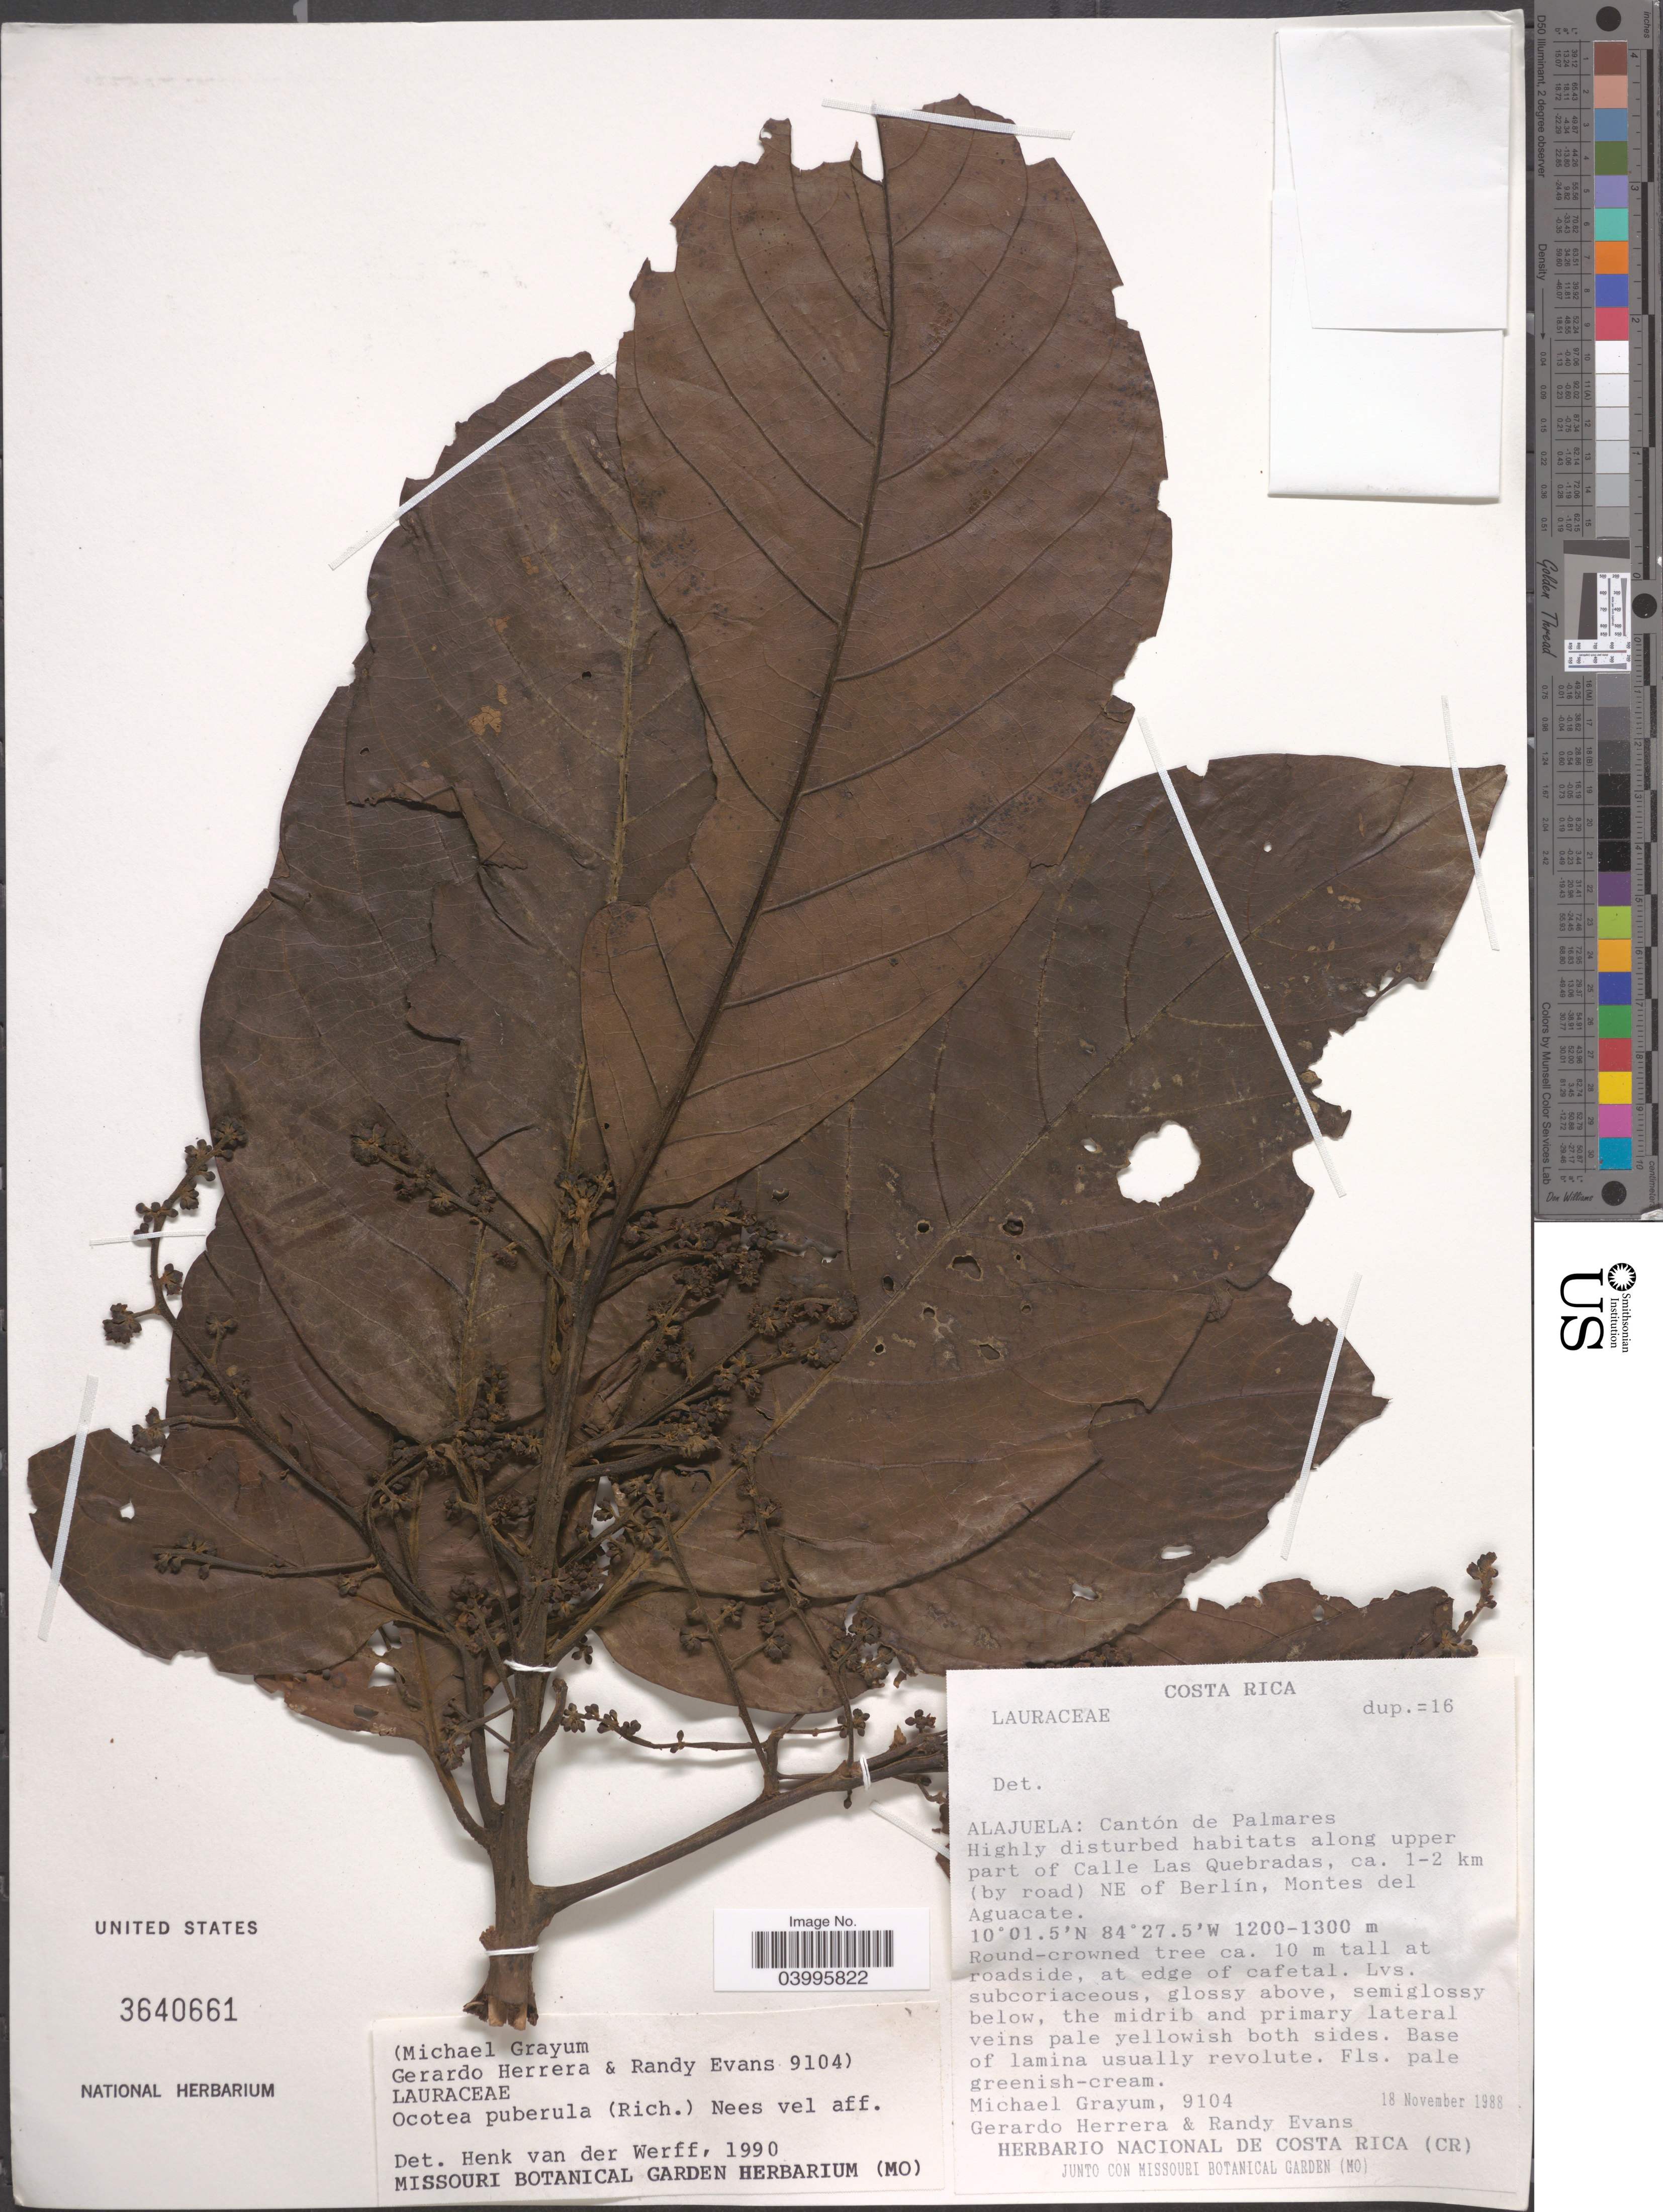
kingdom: Plantae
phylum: Tracheophyta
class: Magnoliopsida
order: Laurales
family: Lauraceae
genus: Ocotea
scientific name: Ocotea puberula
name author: (Rich.) Nees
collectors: M. H. Grayum, G. Herrera & R. Evans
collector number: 9104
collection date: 1988-11-18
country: Costa Rica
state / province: Alajuela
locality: Cantón de Palmares Highly disturbed habitats along upper part of Calle Las Quebradas, ca. 1-2 km (by road) NE of Berlín, Montes del Aguacate.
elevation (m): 1200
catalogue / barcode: US 3640661